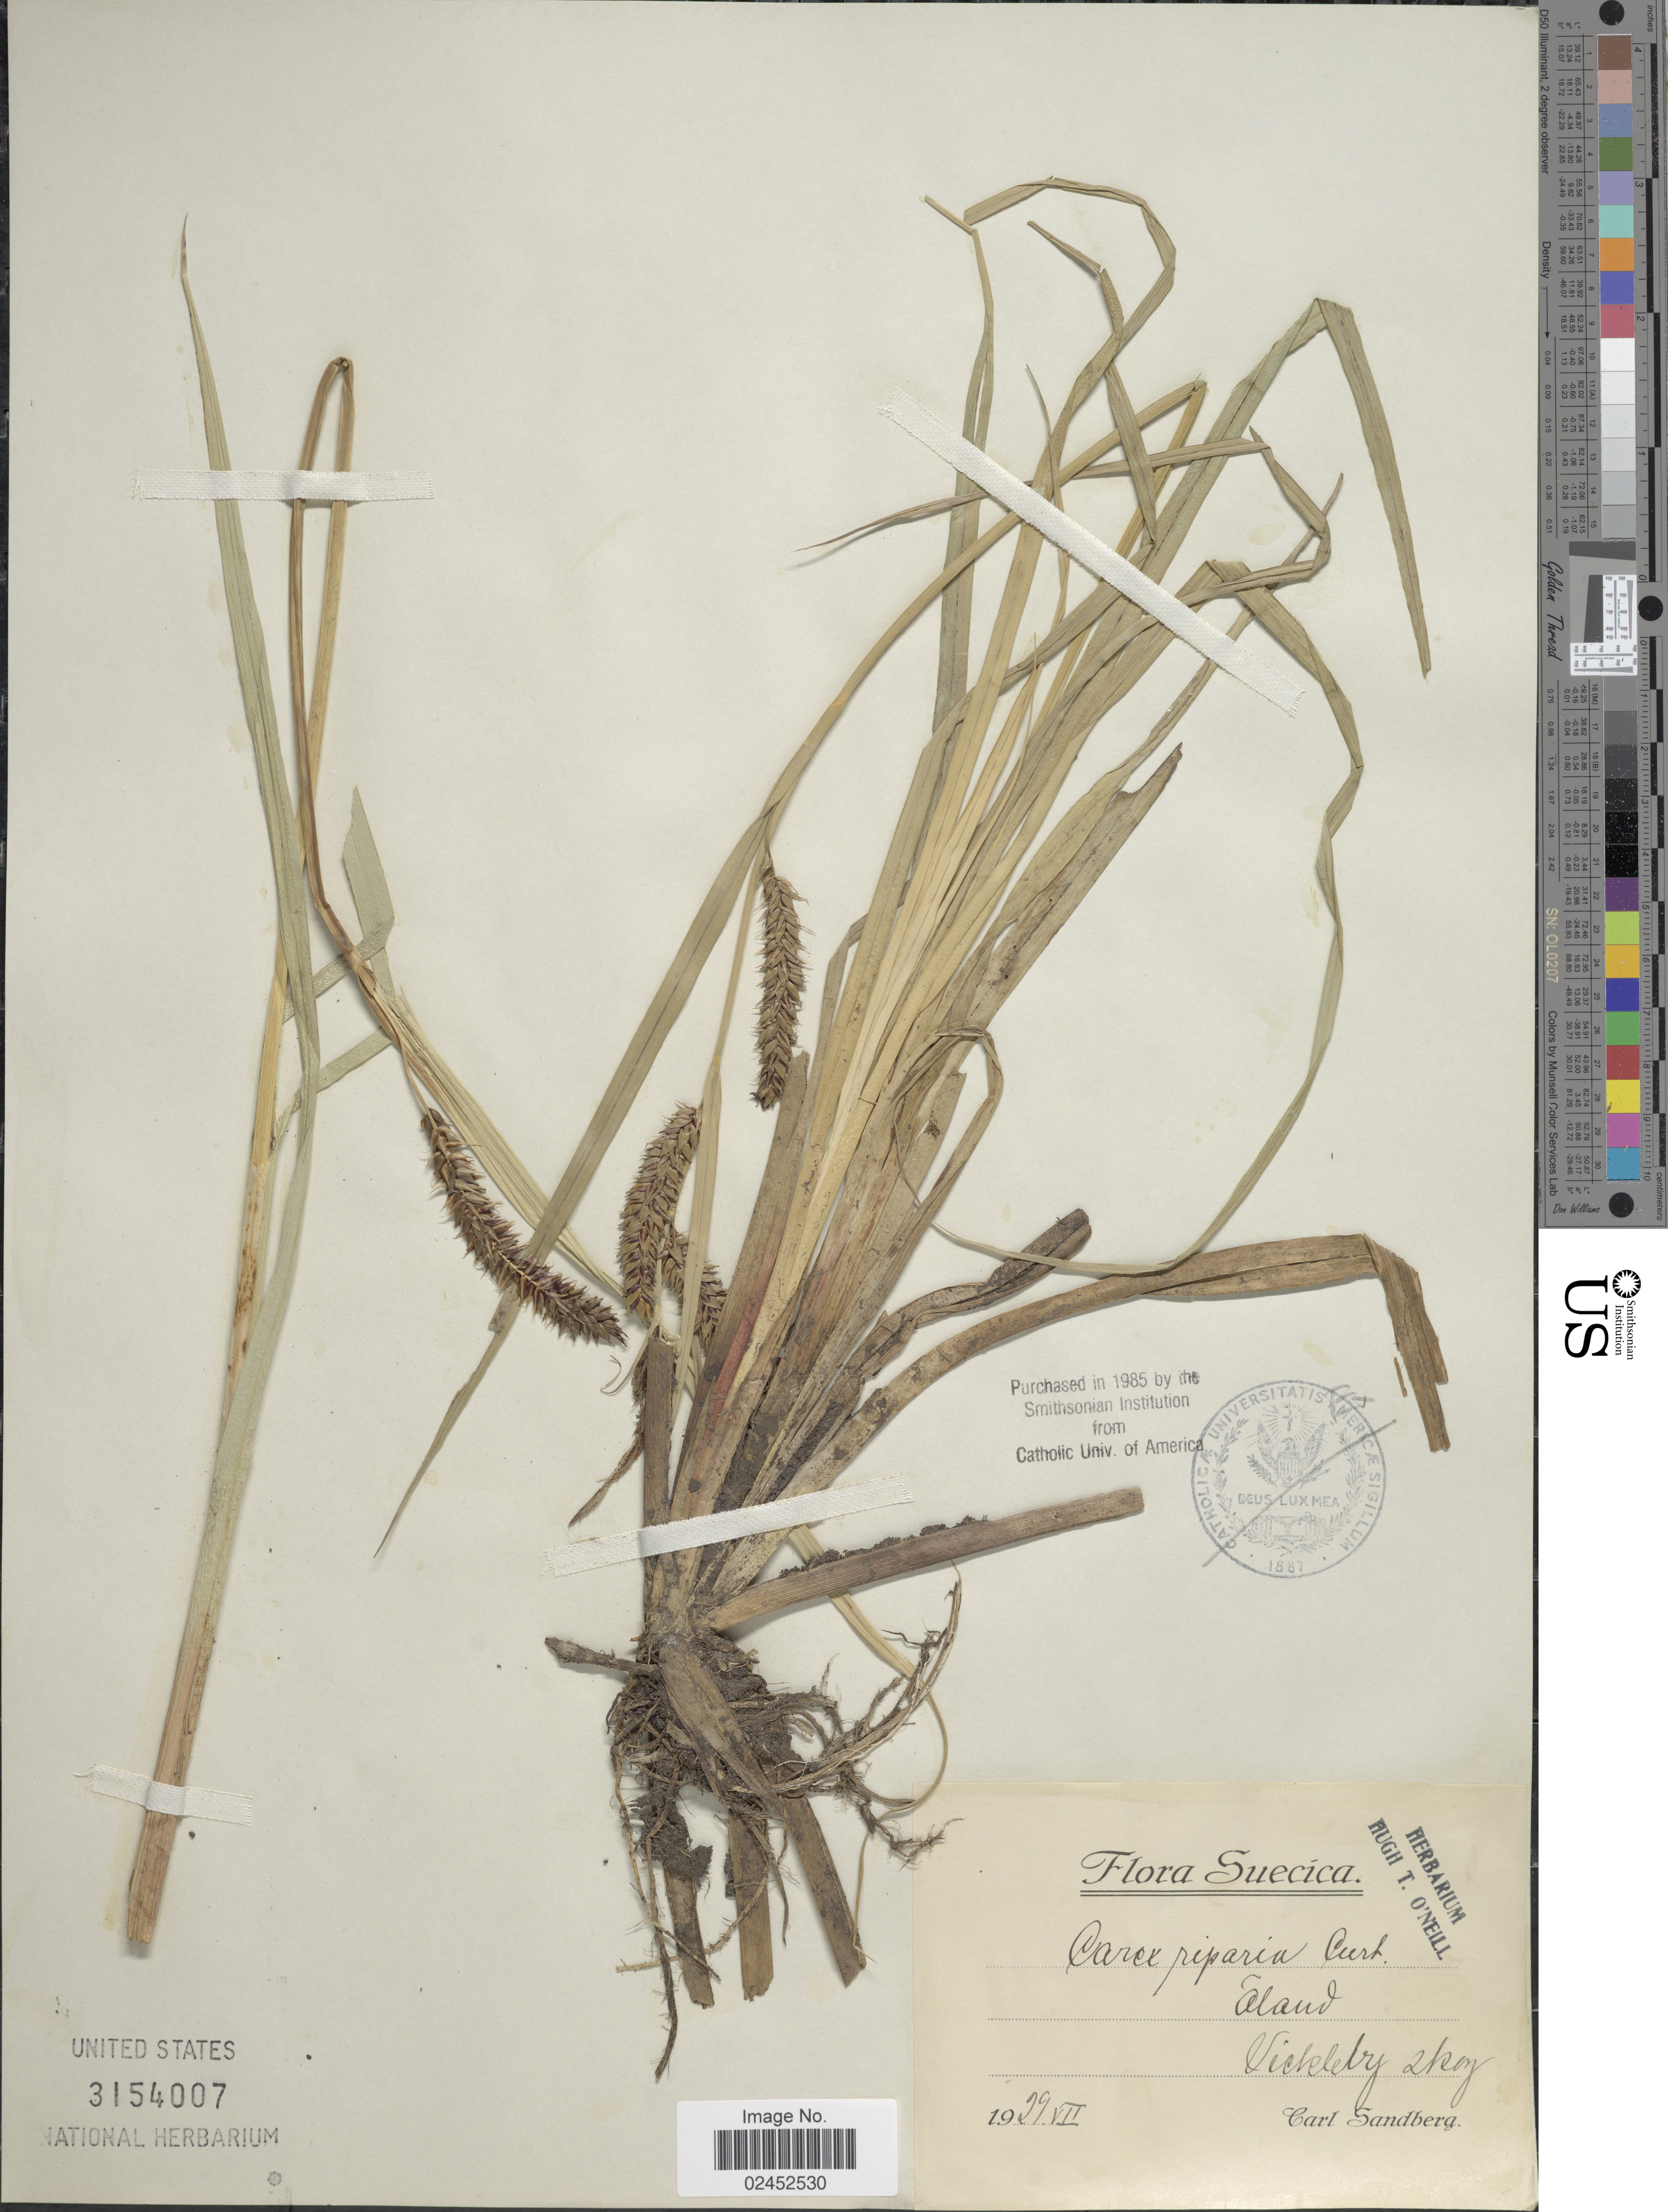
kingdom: Plantae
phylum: Tracheophyta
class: Liliopsida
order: Poales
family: Cyperaceae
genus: Carex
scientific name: Carex riparia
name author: Curtis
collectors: C. Sandberg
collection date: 1929-07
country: Sweden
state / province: Kalmar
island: Oland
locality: Oland, Vickleby skog.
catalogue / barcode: US 3154007